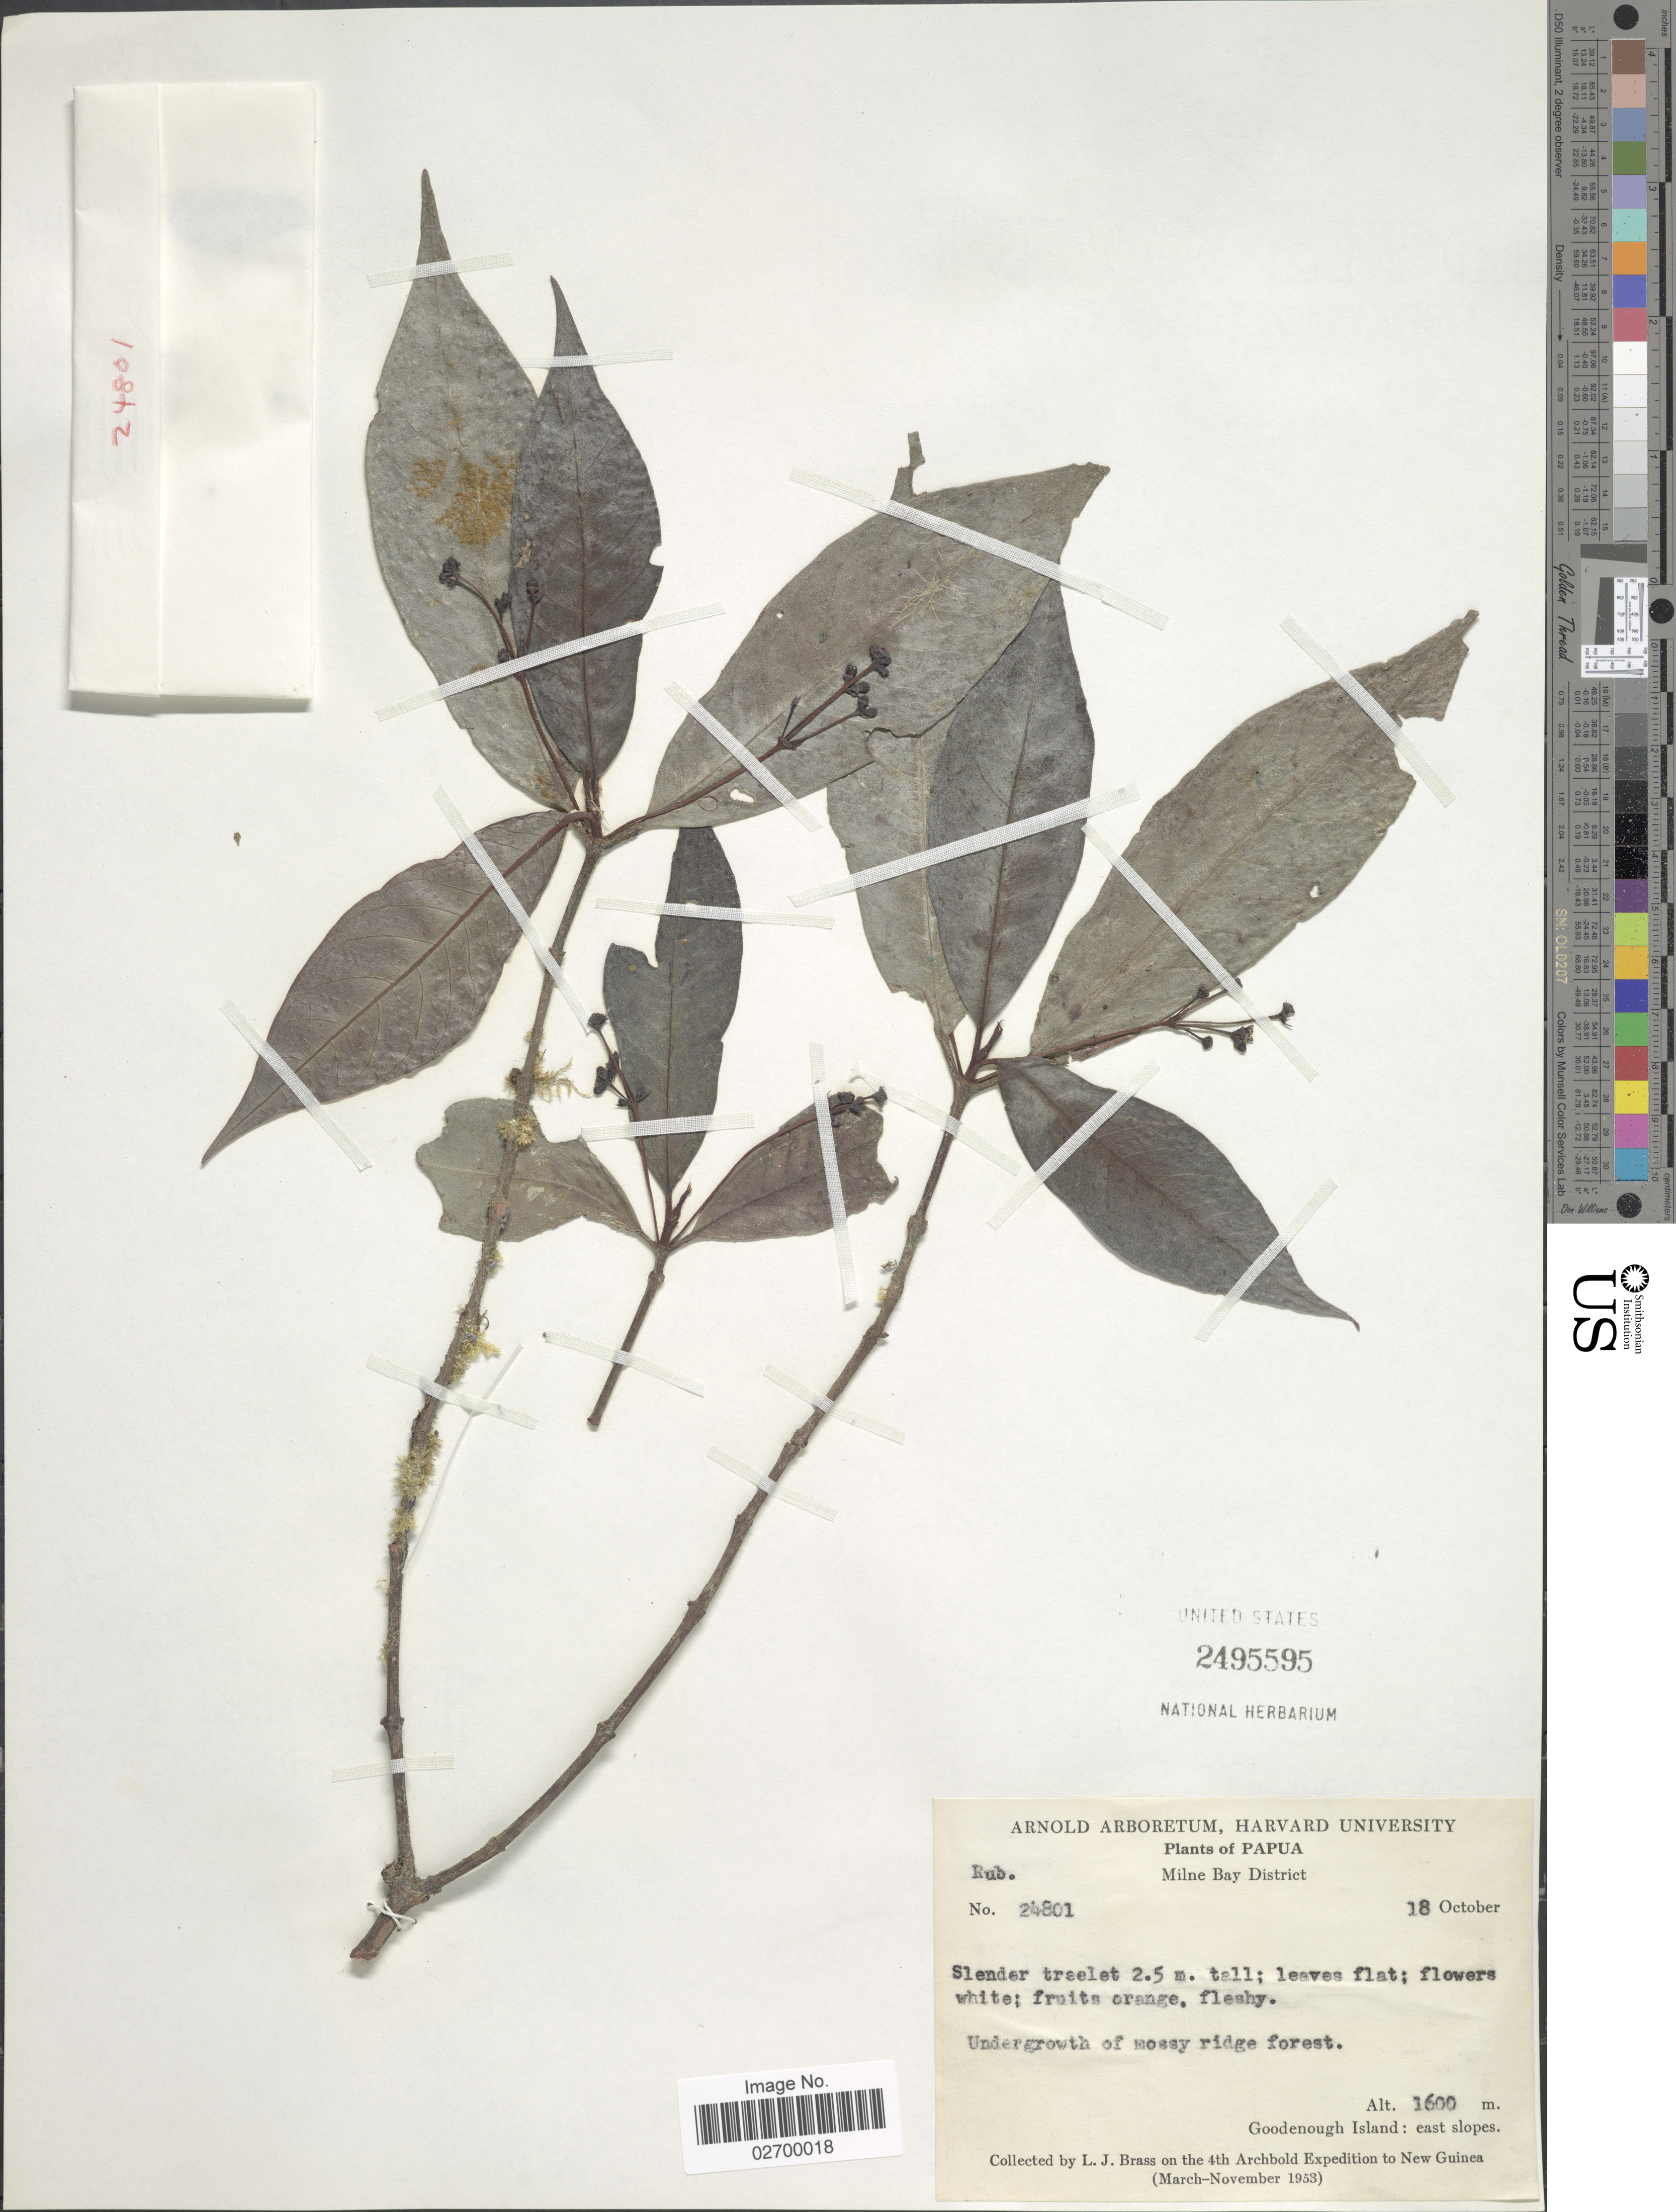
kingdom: Plantae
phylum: Tracheophyta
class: Magnoliopsida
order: Gentianales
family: Rubiaceae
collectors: L. J. Brass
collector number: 24801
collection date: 1953-10-18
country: Papua New Guinea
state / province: Milne Bay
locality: Goodenough Island. east slopes. New Guinea [unsure placement]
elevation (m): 1600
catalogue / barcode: US 2495595